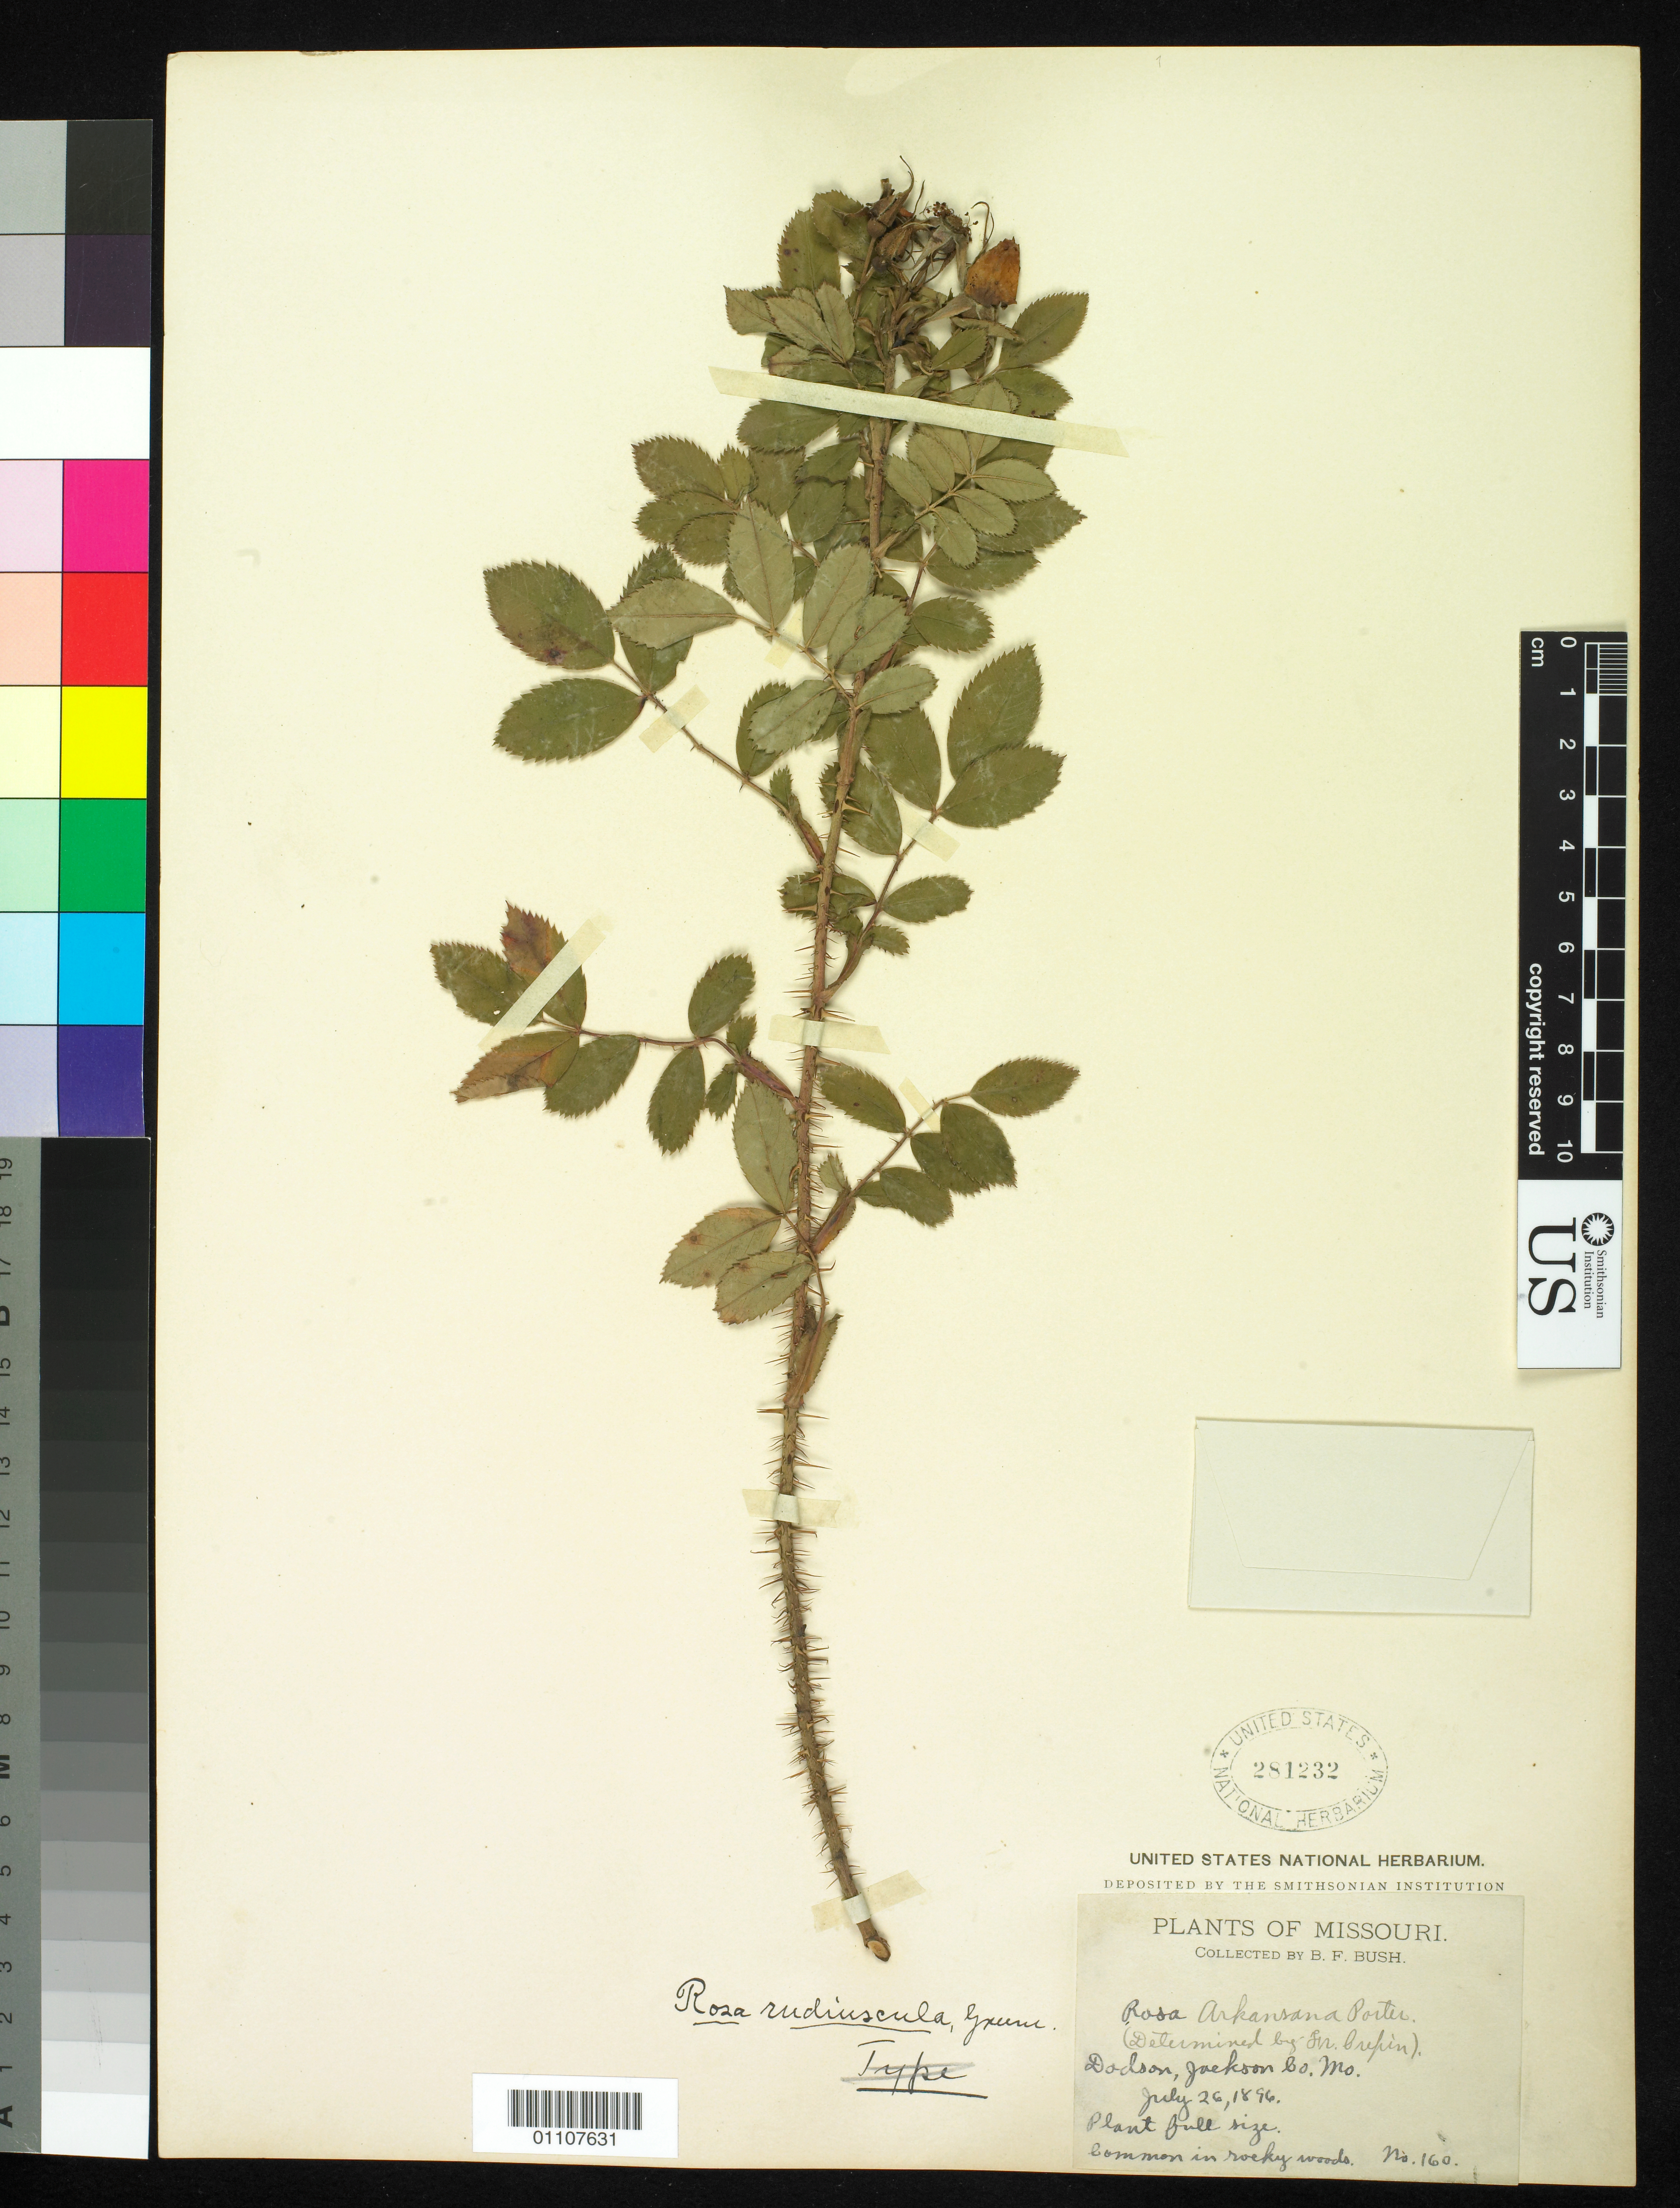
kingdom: Plantae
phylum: Tracheophyta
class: Magnoliopsida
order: Rosales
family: Rosaceae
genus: Rosa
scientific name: Rosa rudiuscula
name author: Greene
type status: Syntype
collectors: B. F. Bush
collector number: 160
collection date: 1896-07-26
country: United States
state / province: Missouri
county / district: Jackson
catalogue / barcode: US 281232